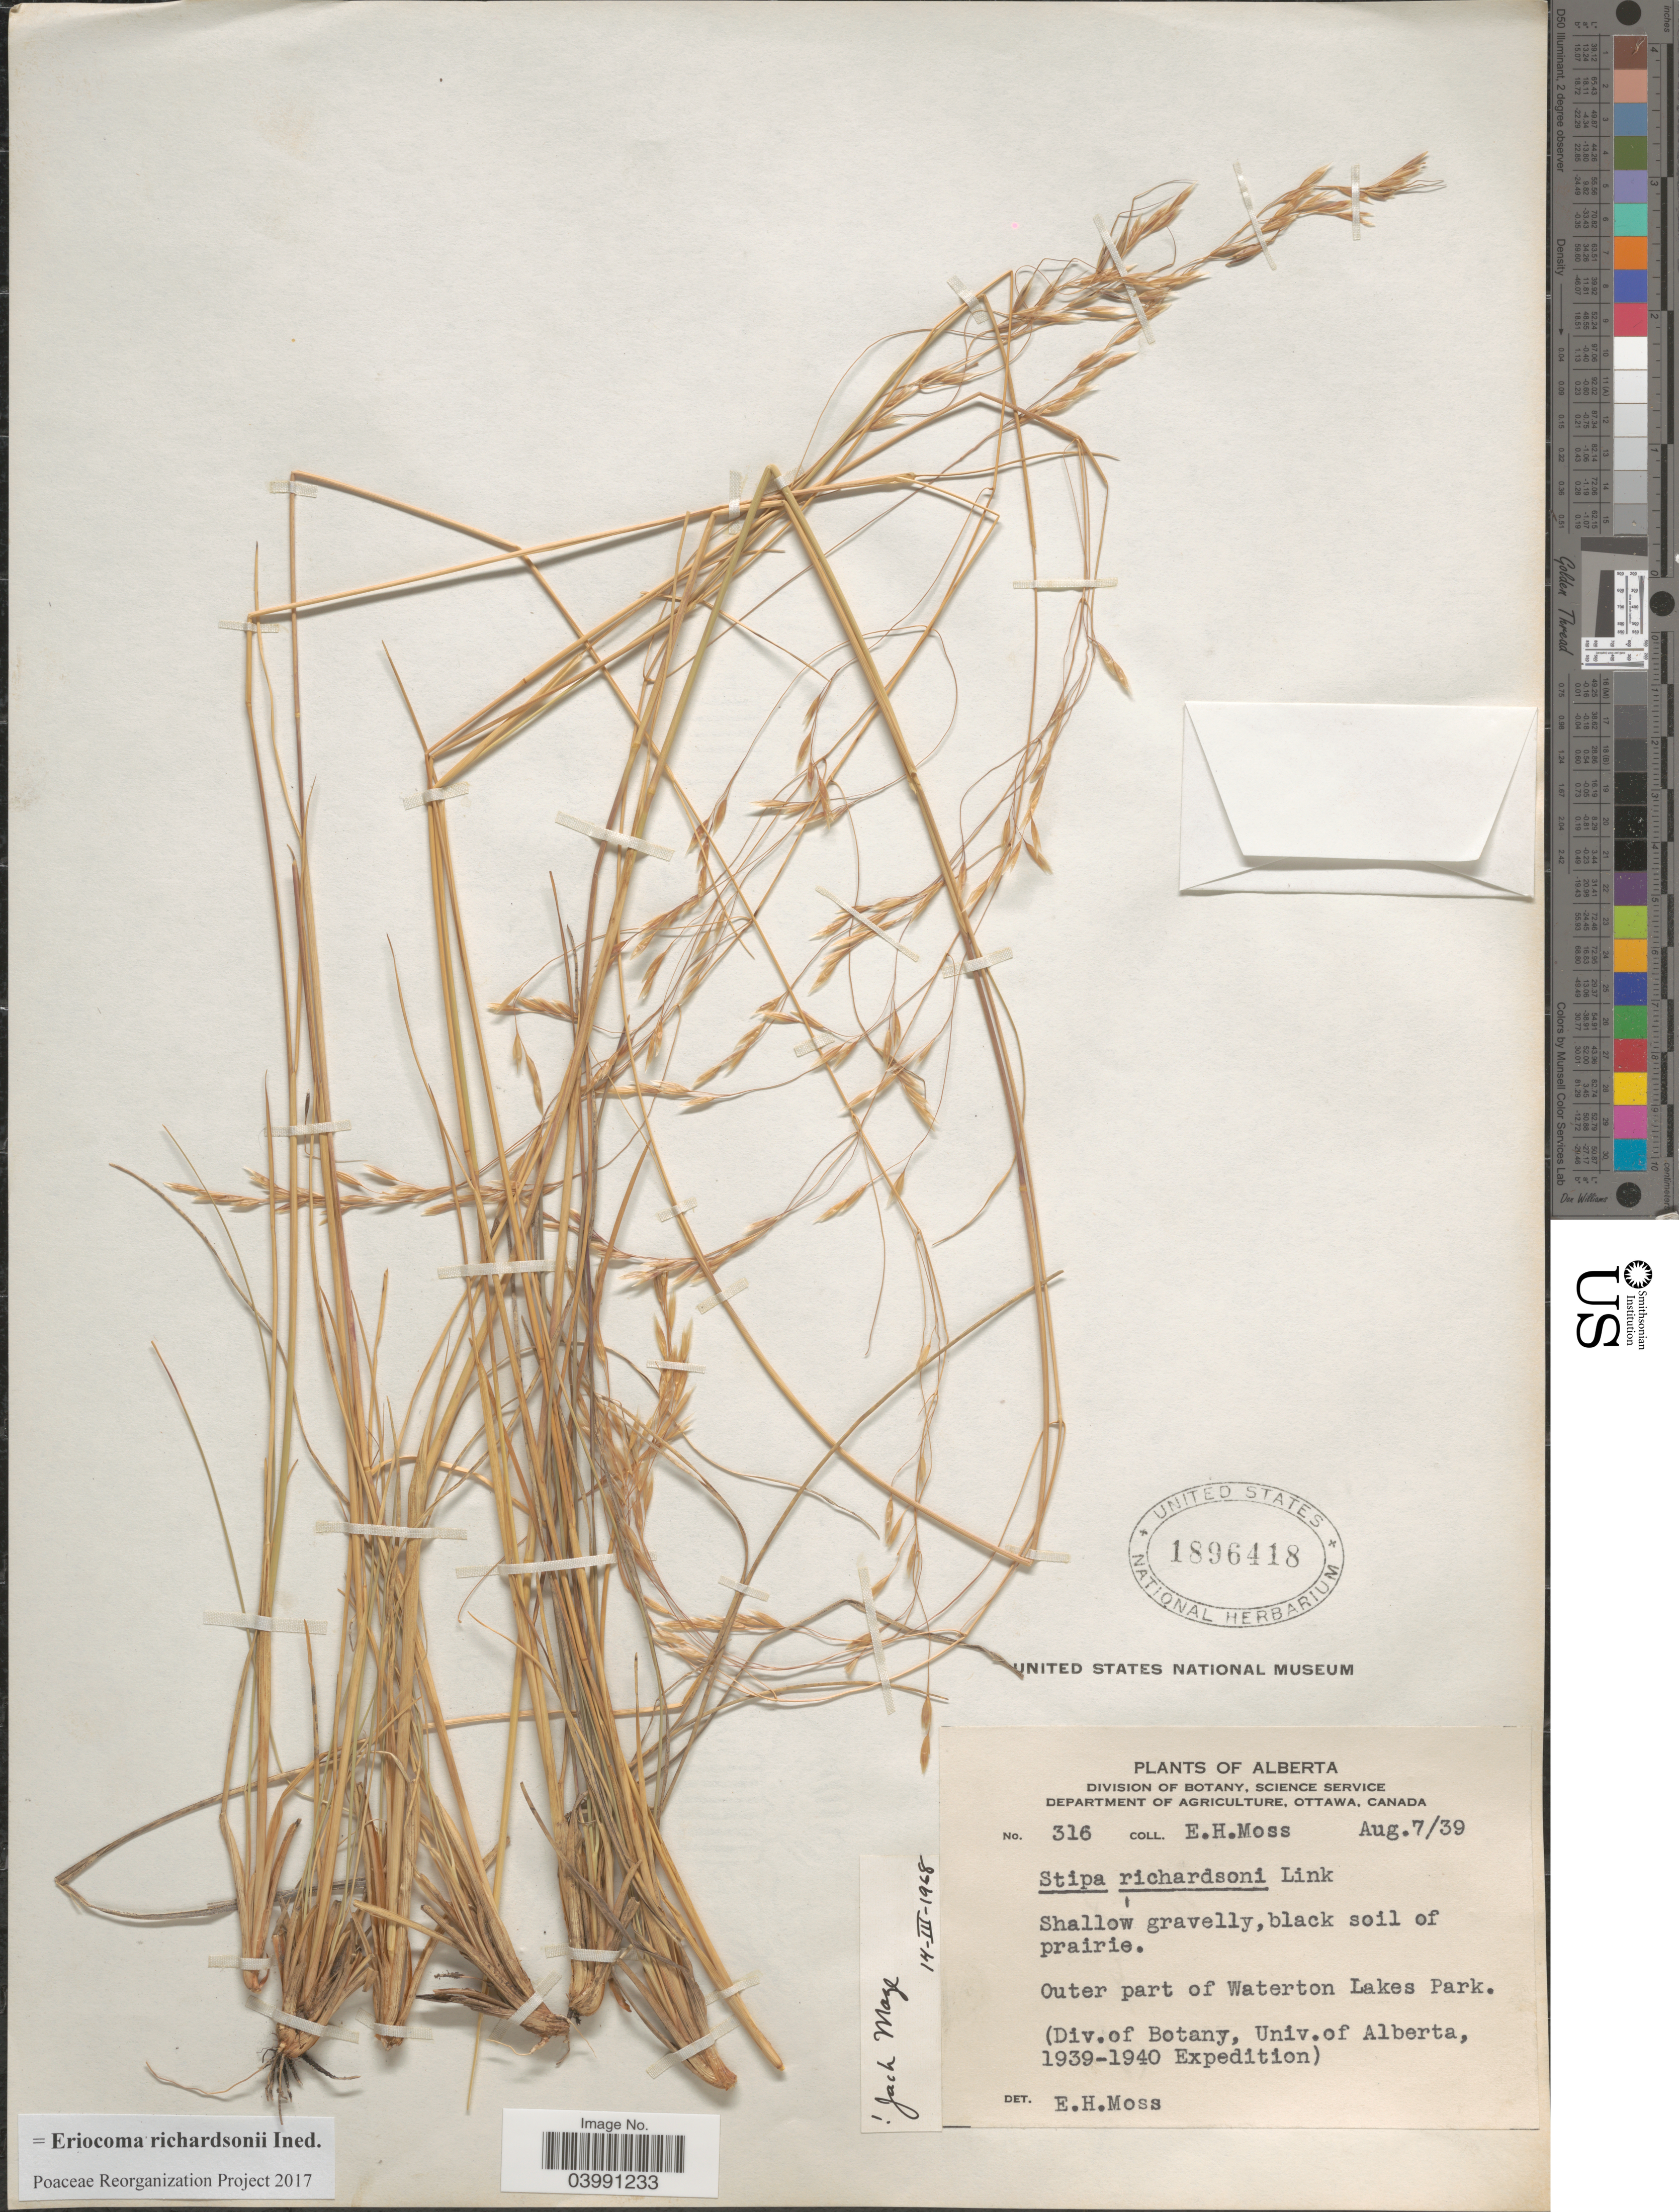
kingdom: Plantae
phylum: Tracheophyta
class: Liliopsida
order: Poales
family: Poaceae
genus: Eriocoma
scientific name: Eriocoma richardsonii ined.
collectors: E. Moss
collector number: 316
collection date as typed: Transcribed d/m/y: 7/8/39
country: Canada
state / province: Alberta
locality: Outer part of Waterton Lakes Park.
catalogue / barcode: US 1896418